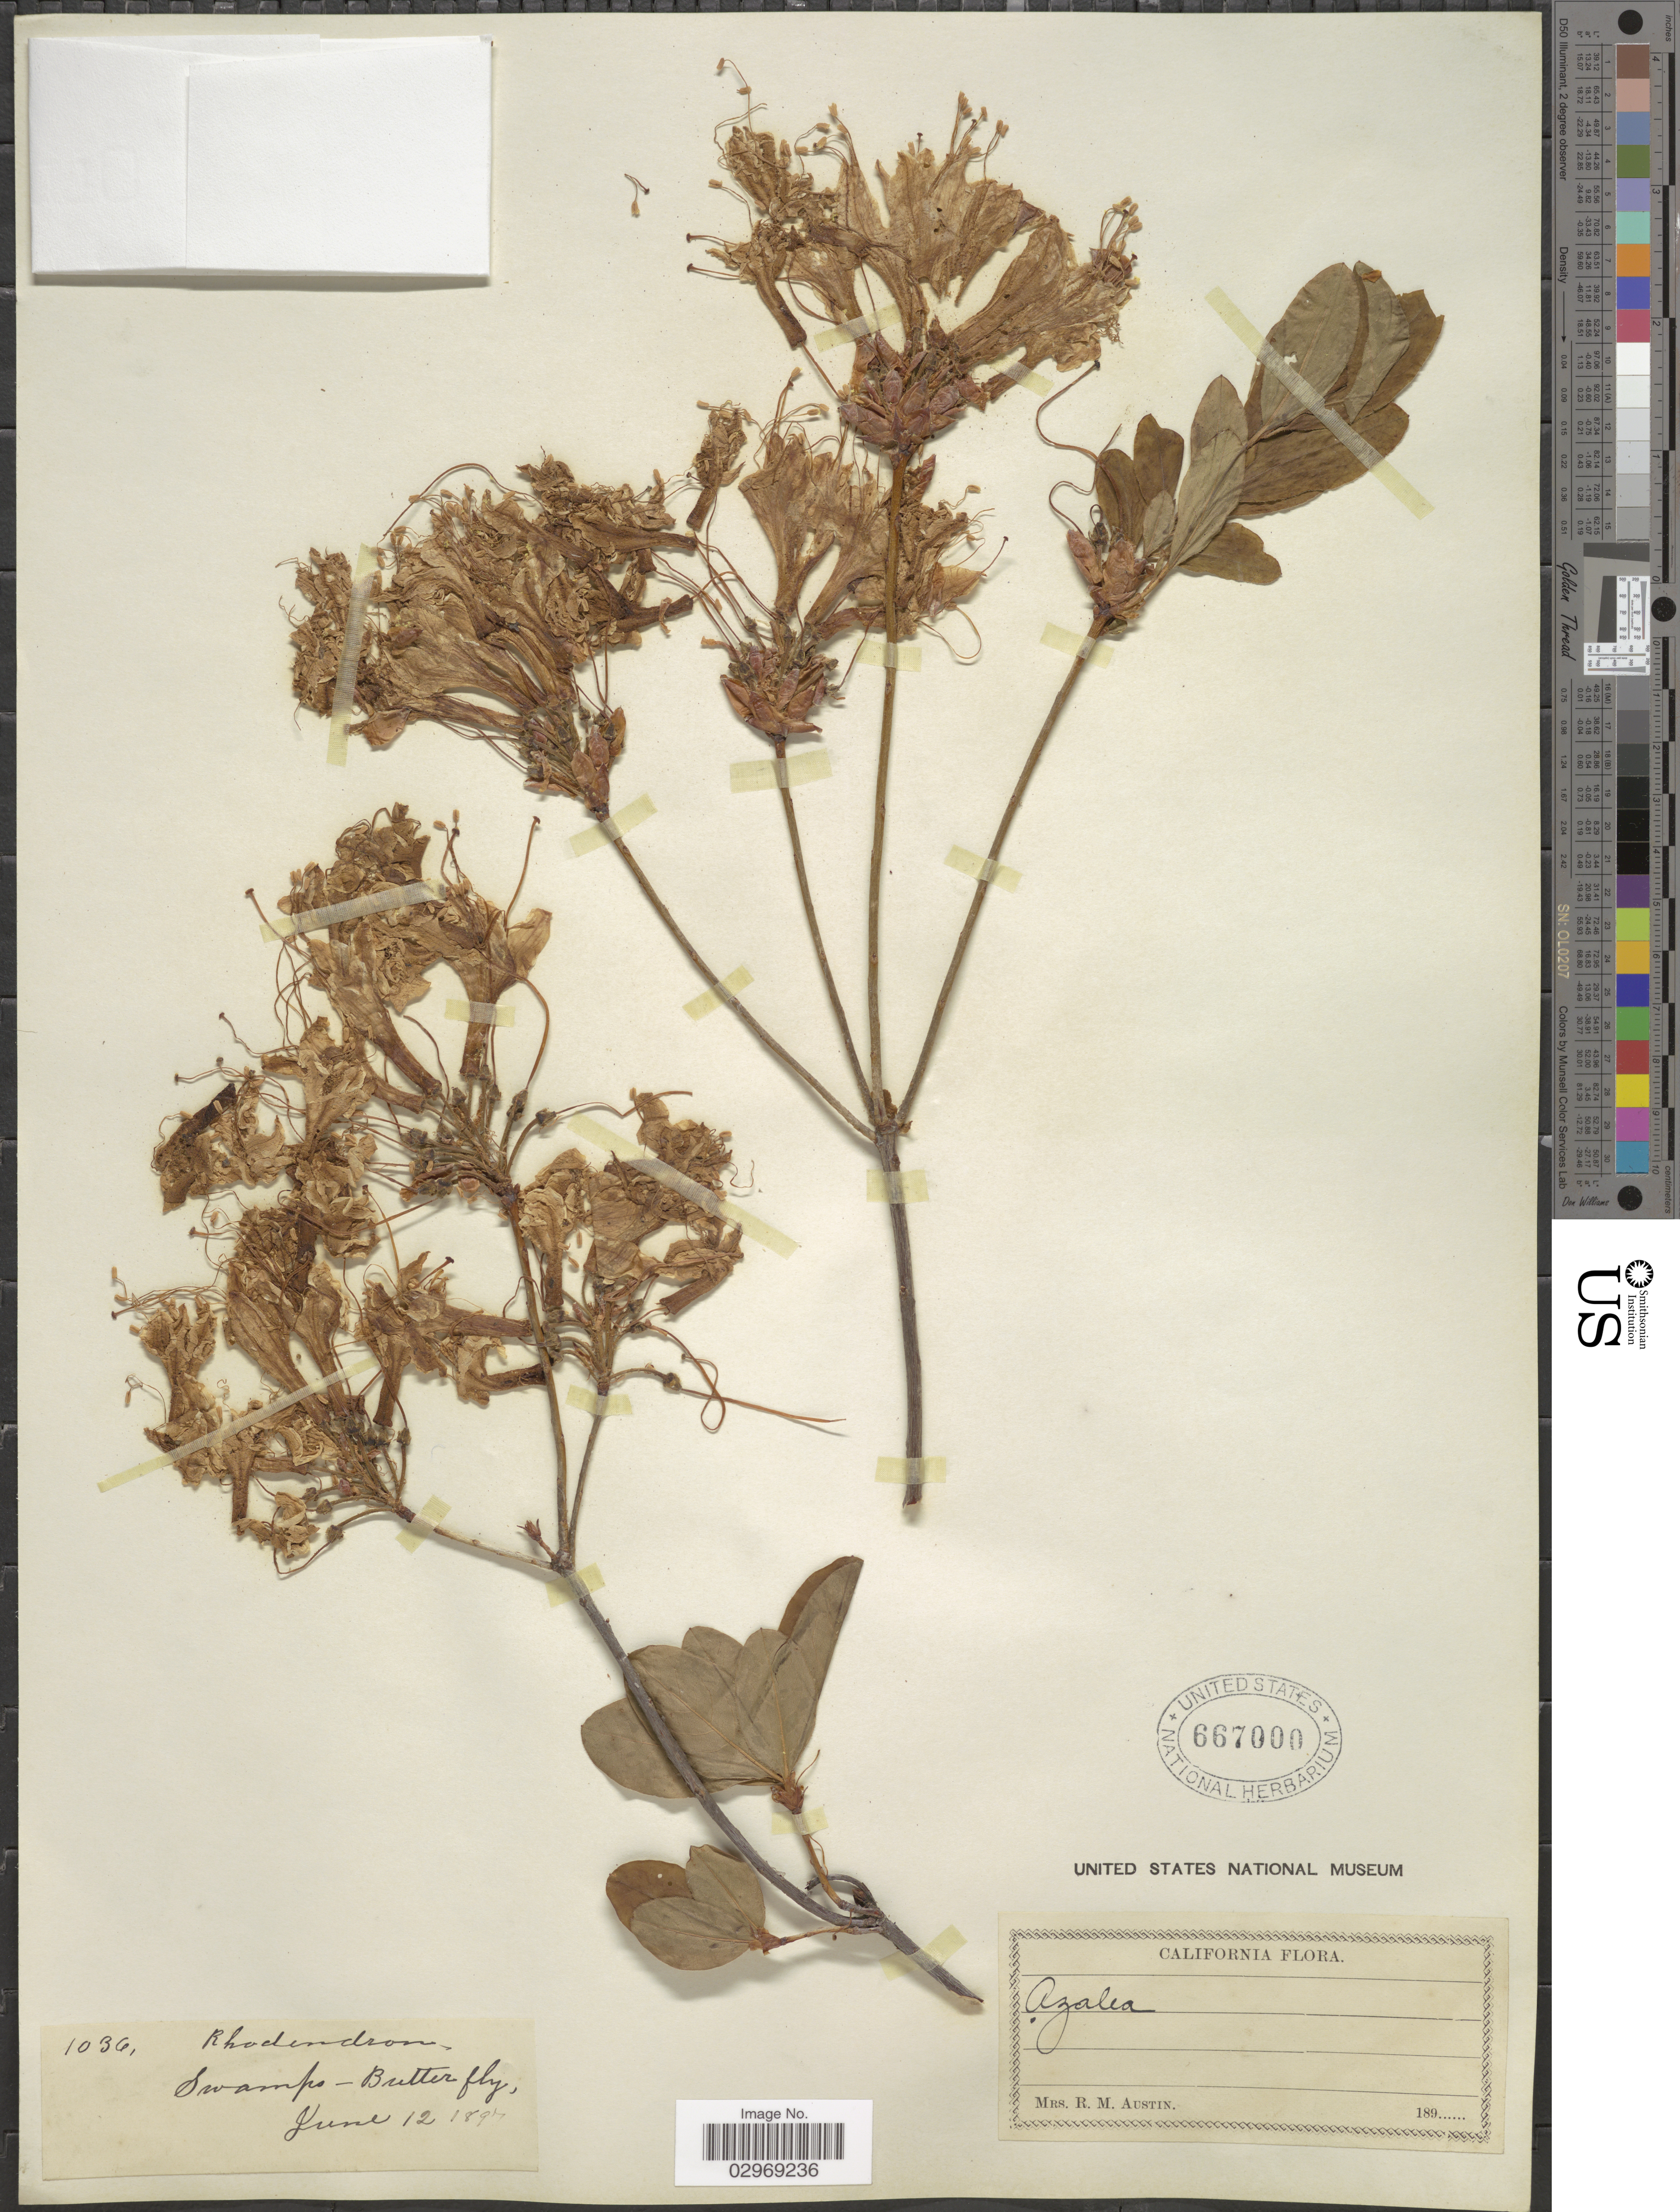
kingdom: Plantae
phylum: Tracheophyta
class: Magnoliopsida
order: Ericales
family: Ericaceae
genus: Rhododendron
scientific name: Rhododendron occidentale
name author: (Torr. & A. Gray) A. Gray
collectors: R. Austin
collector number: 1036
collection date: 1897-06-12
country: United States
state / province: California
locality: Swamps-Butterfly.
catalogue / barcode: US 667000